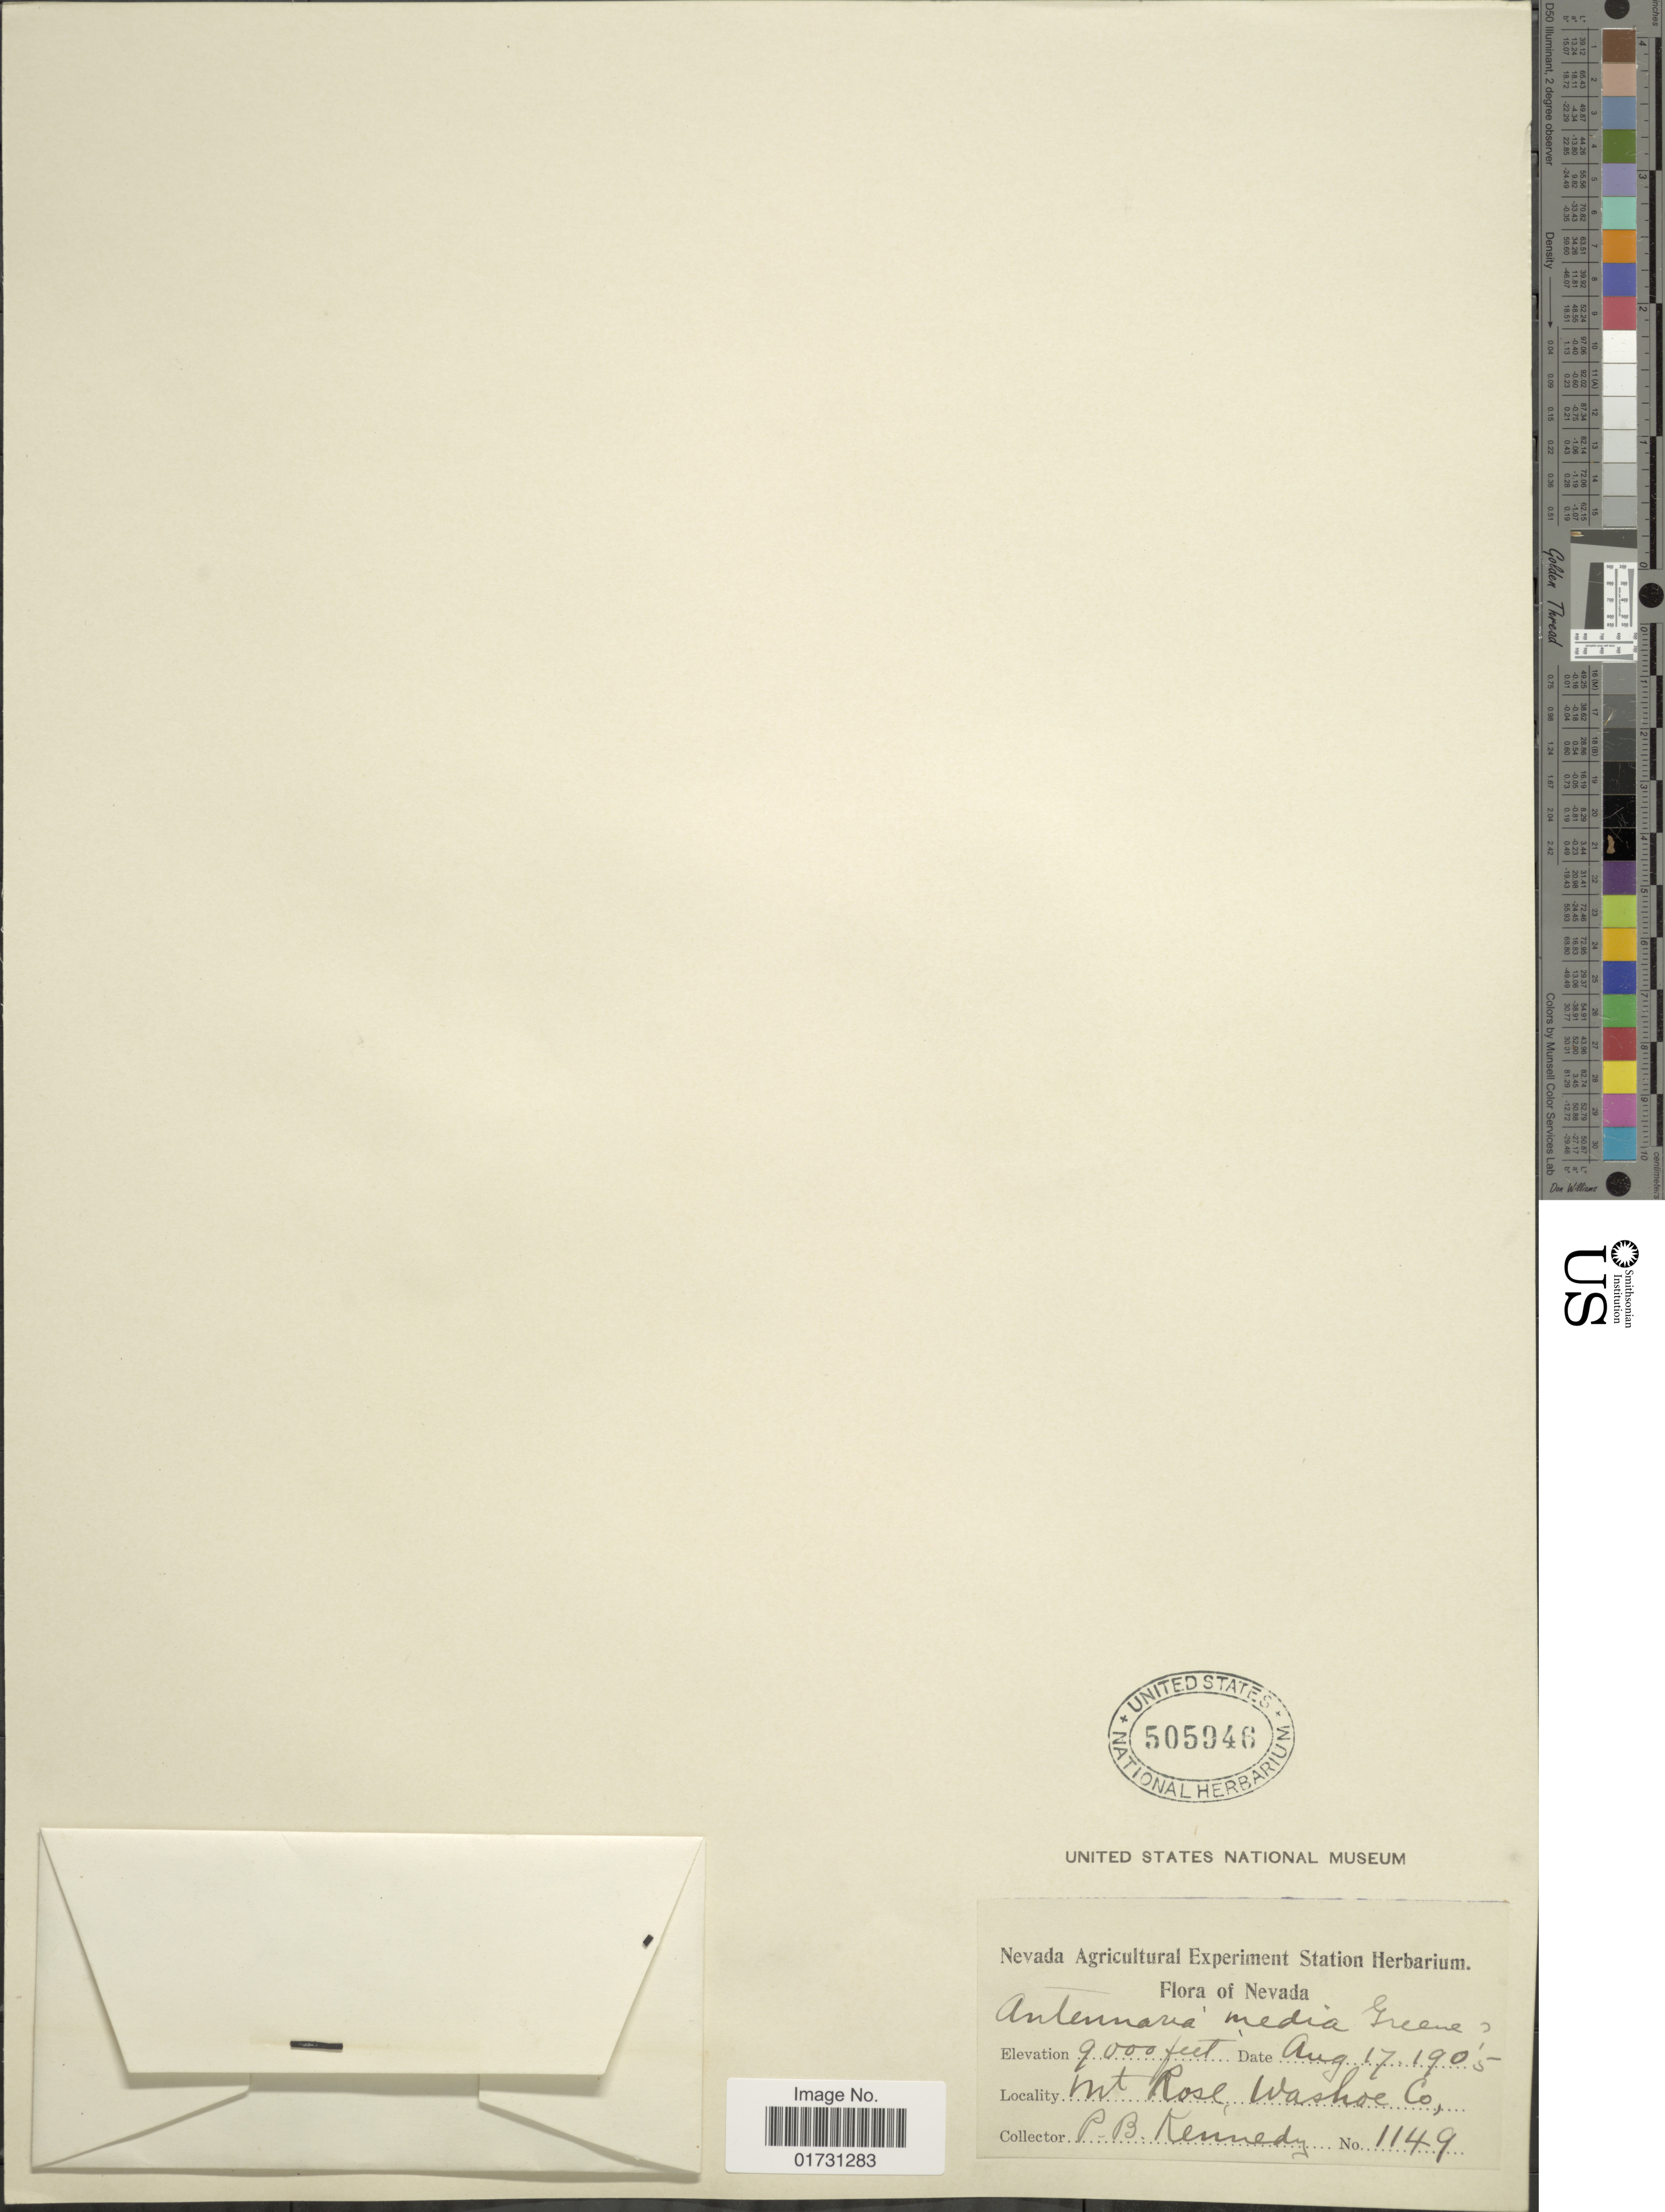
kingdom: Plantae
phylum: Tracheophyta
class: Magnoliopsida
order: Asterales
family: Asteraceae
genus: Antennaria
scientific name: Antennaria media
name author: Greene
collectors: P. B. Kennedy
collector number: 1149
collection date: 1905-08-17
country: United States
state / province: Nevada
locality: Mt. Rose, Washoe Co.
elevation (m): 2743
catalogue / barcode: US 505946